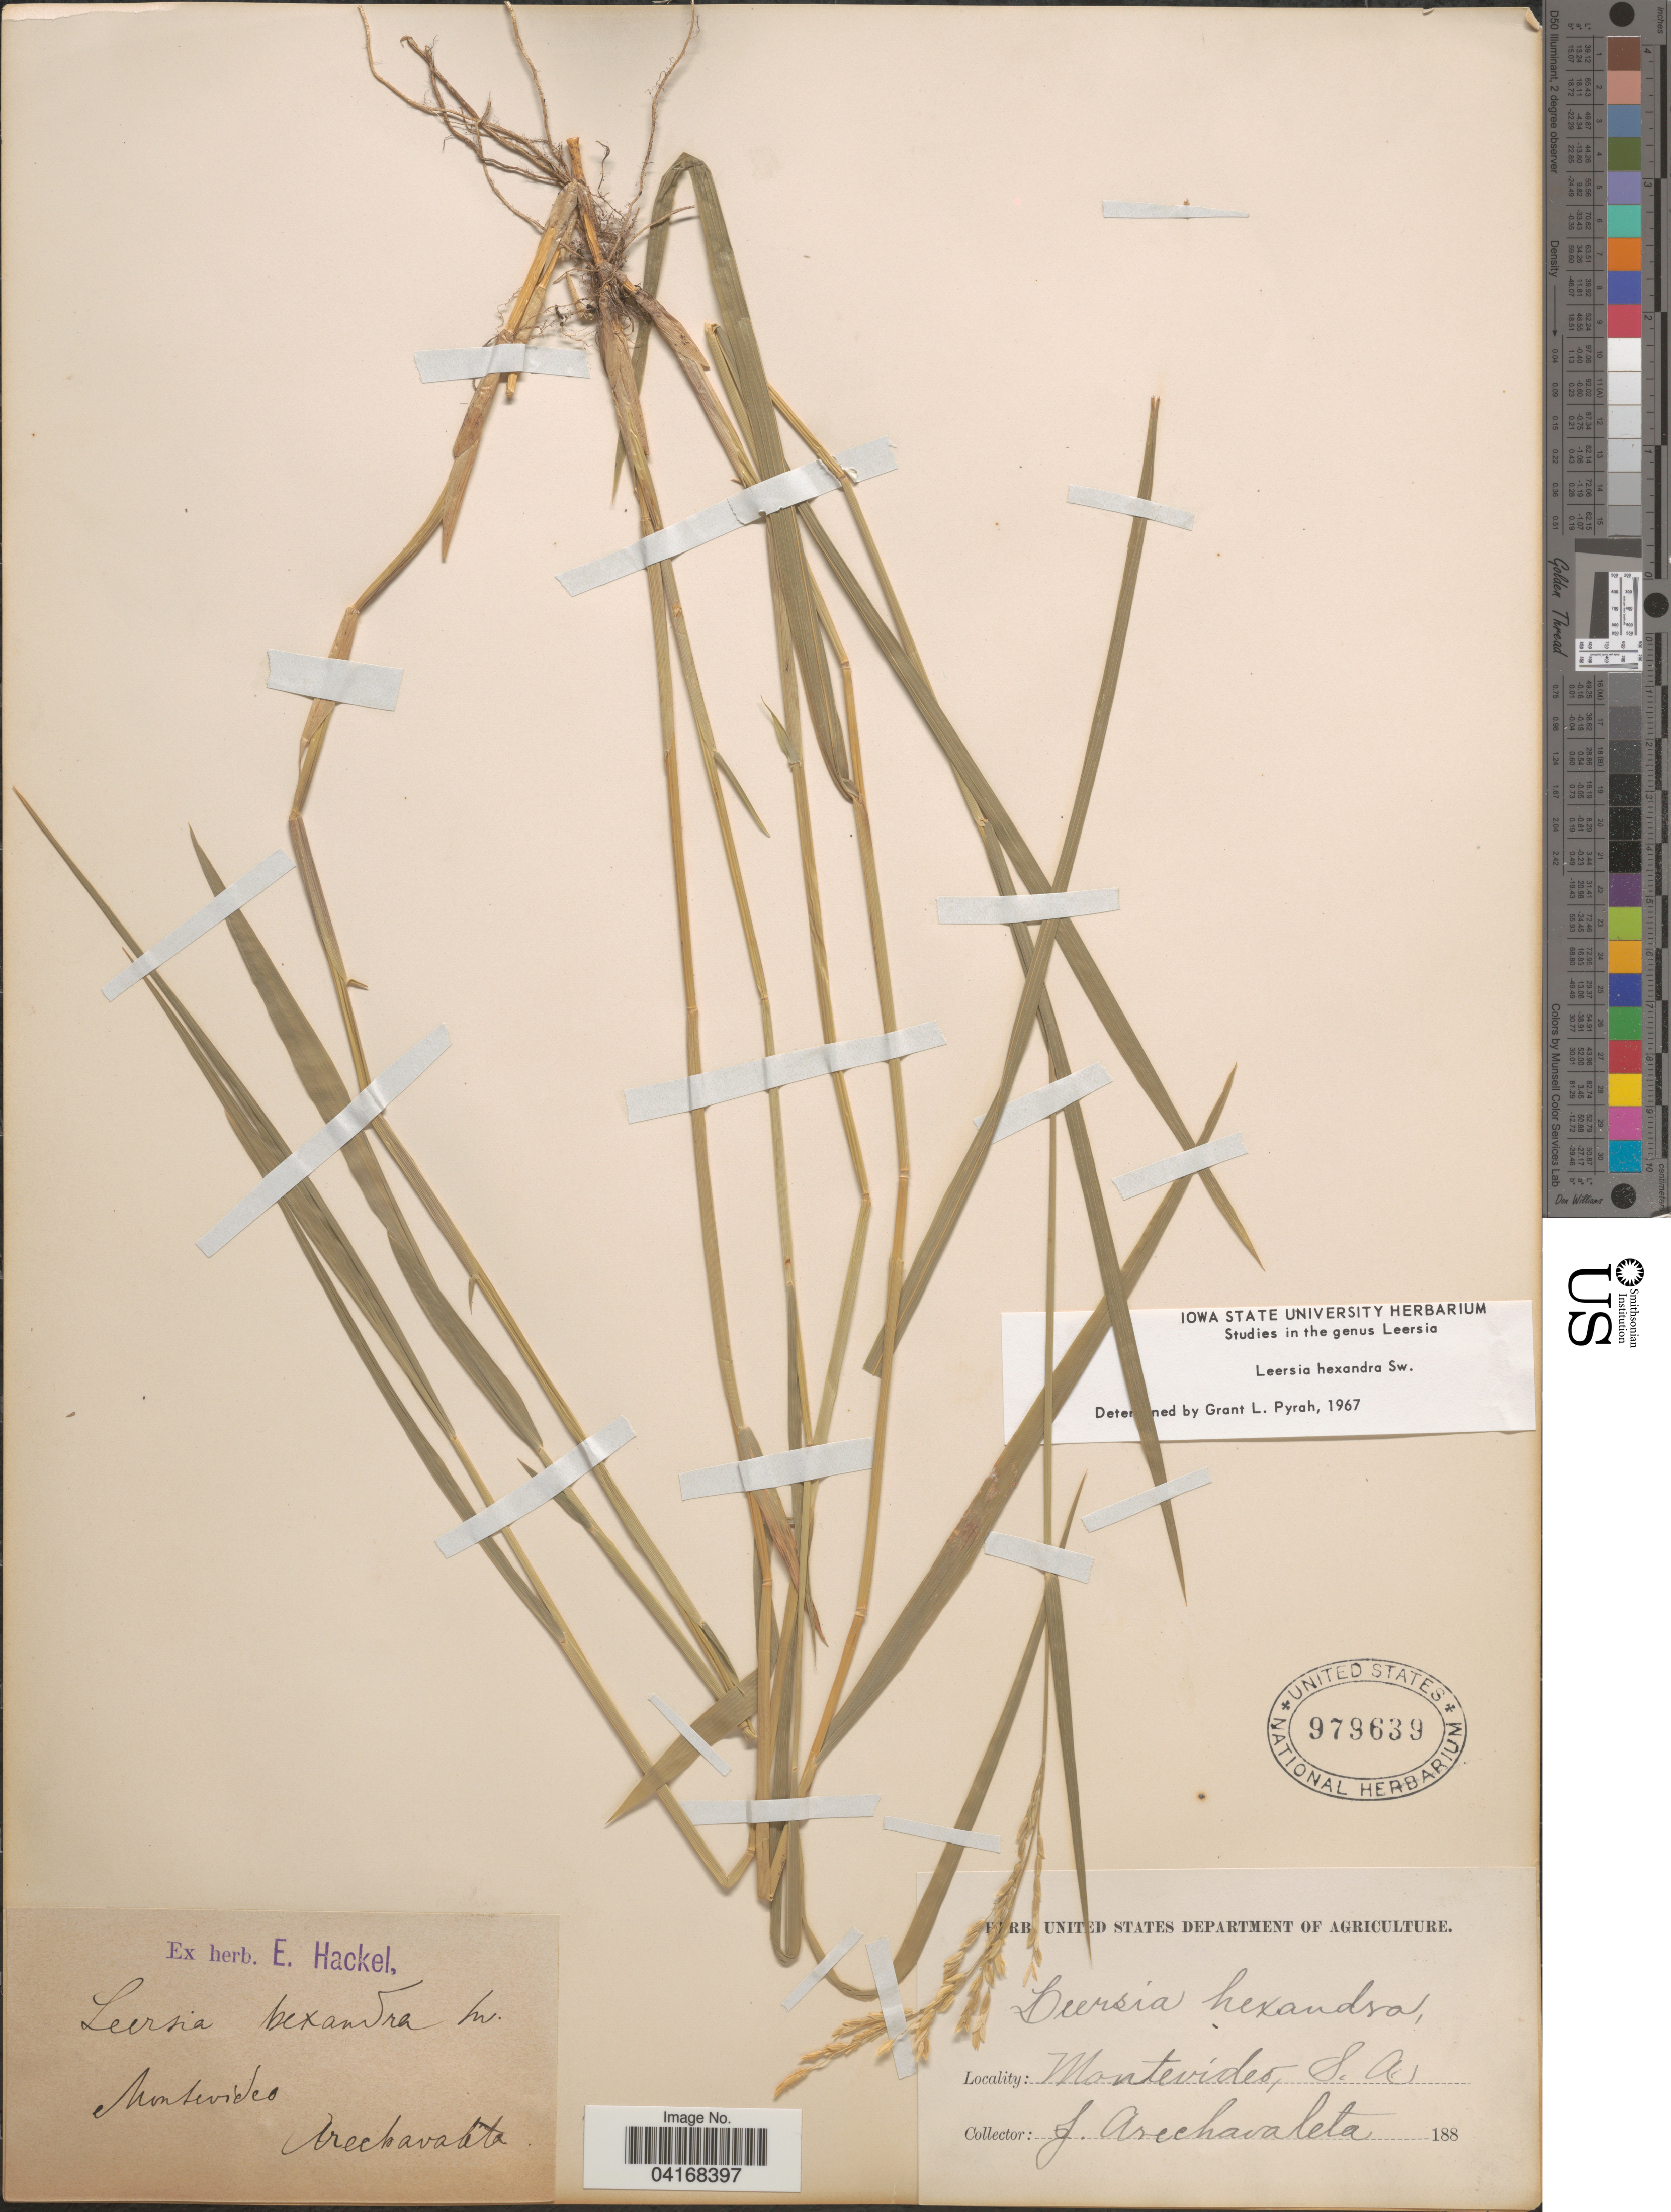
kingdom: Plantae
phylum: Tracheophyta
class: Liliopsida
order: Poales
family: Poaceae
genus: Leersia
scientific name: Leersia hexandra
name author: Sw.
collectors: J. Arechavaleta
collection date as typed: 188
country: Uruguay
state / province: Montevideo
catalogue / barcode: US 979639